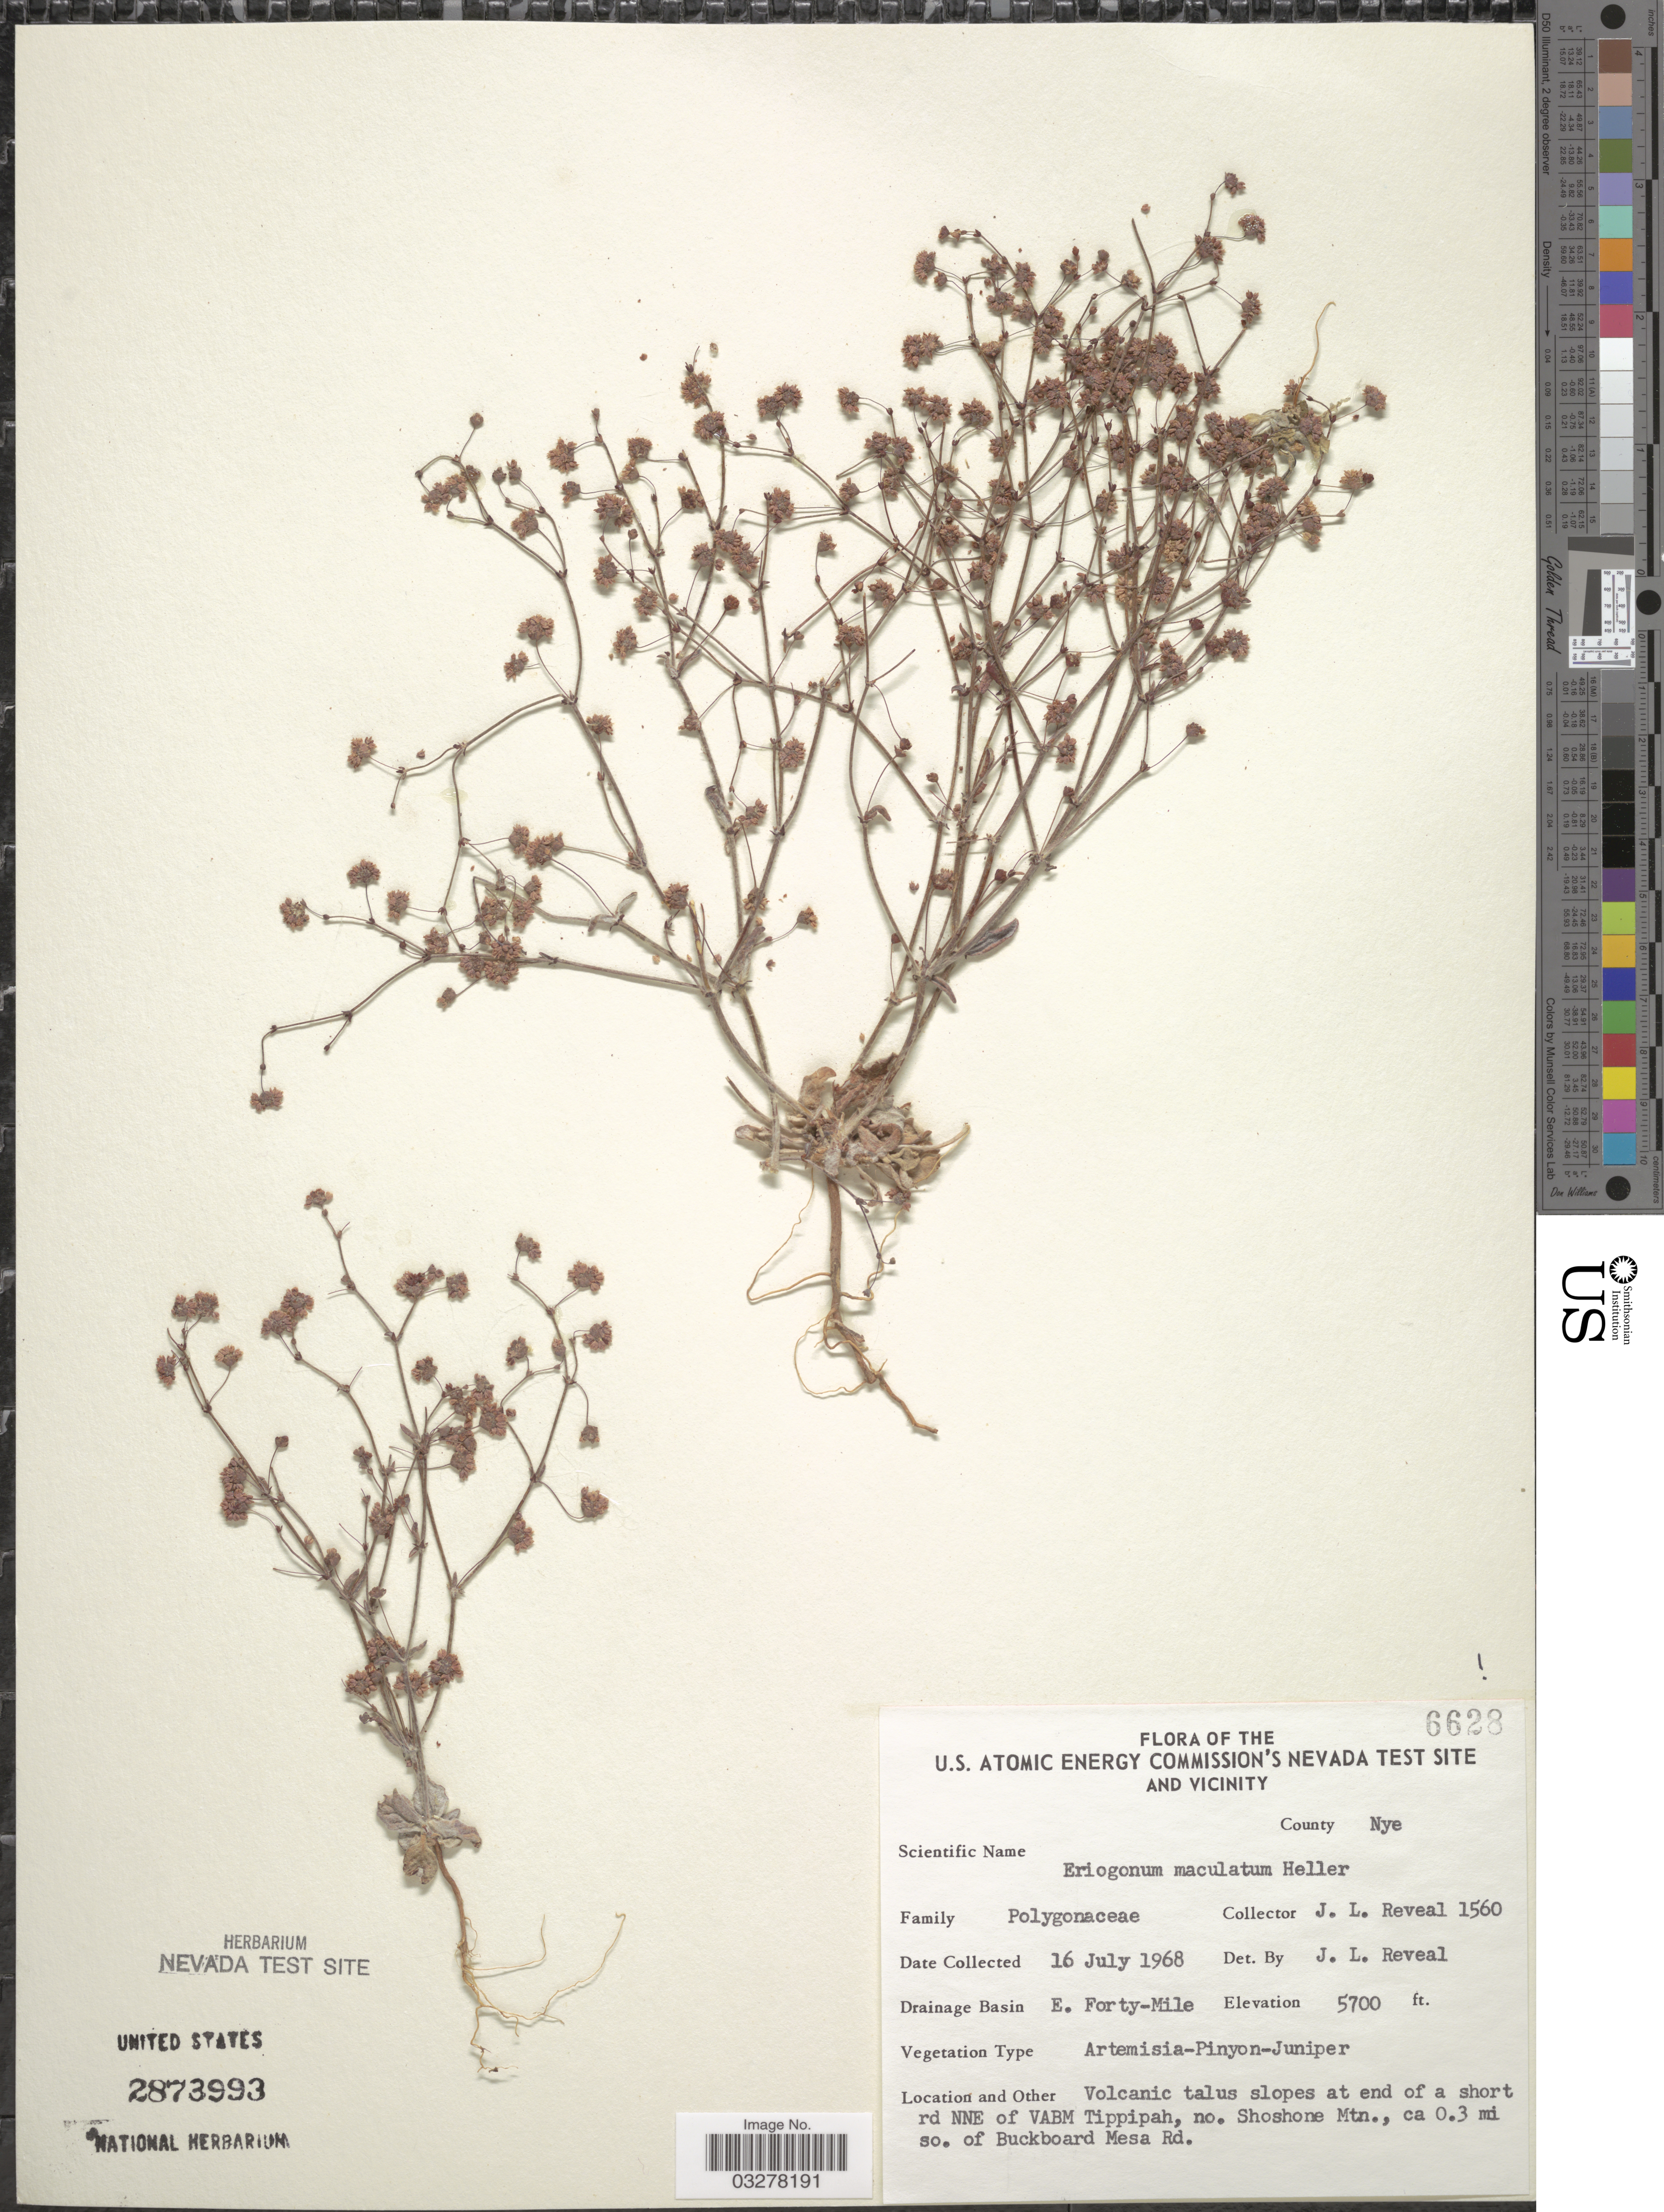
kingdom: Plantae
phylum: Tracheophyta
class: Magnoliopsida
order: Caryophyllales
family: Polygonaceae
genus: Eriogonum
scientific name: Eriogonum maculatum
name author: A. Heller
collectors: J. L. Reveal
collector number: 1560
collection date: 1968-07-16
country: United States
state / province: Nevada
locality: The U.S. Atomic Energy Commission's Nevada Test Site and Vicinity. County Nye. Drainage Basin E. Forty-Mile. At end of a short rd NNE of VABM Tippipah, no. Shoshone Mtn., ca 0.3 mi so. of Buckboard Mesa Rd.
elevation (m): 1737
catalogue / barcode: US 2873993